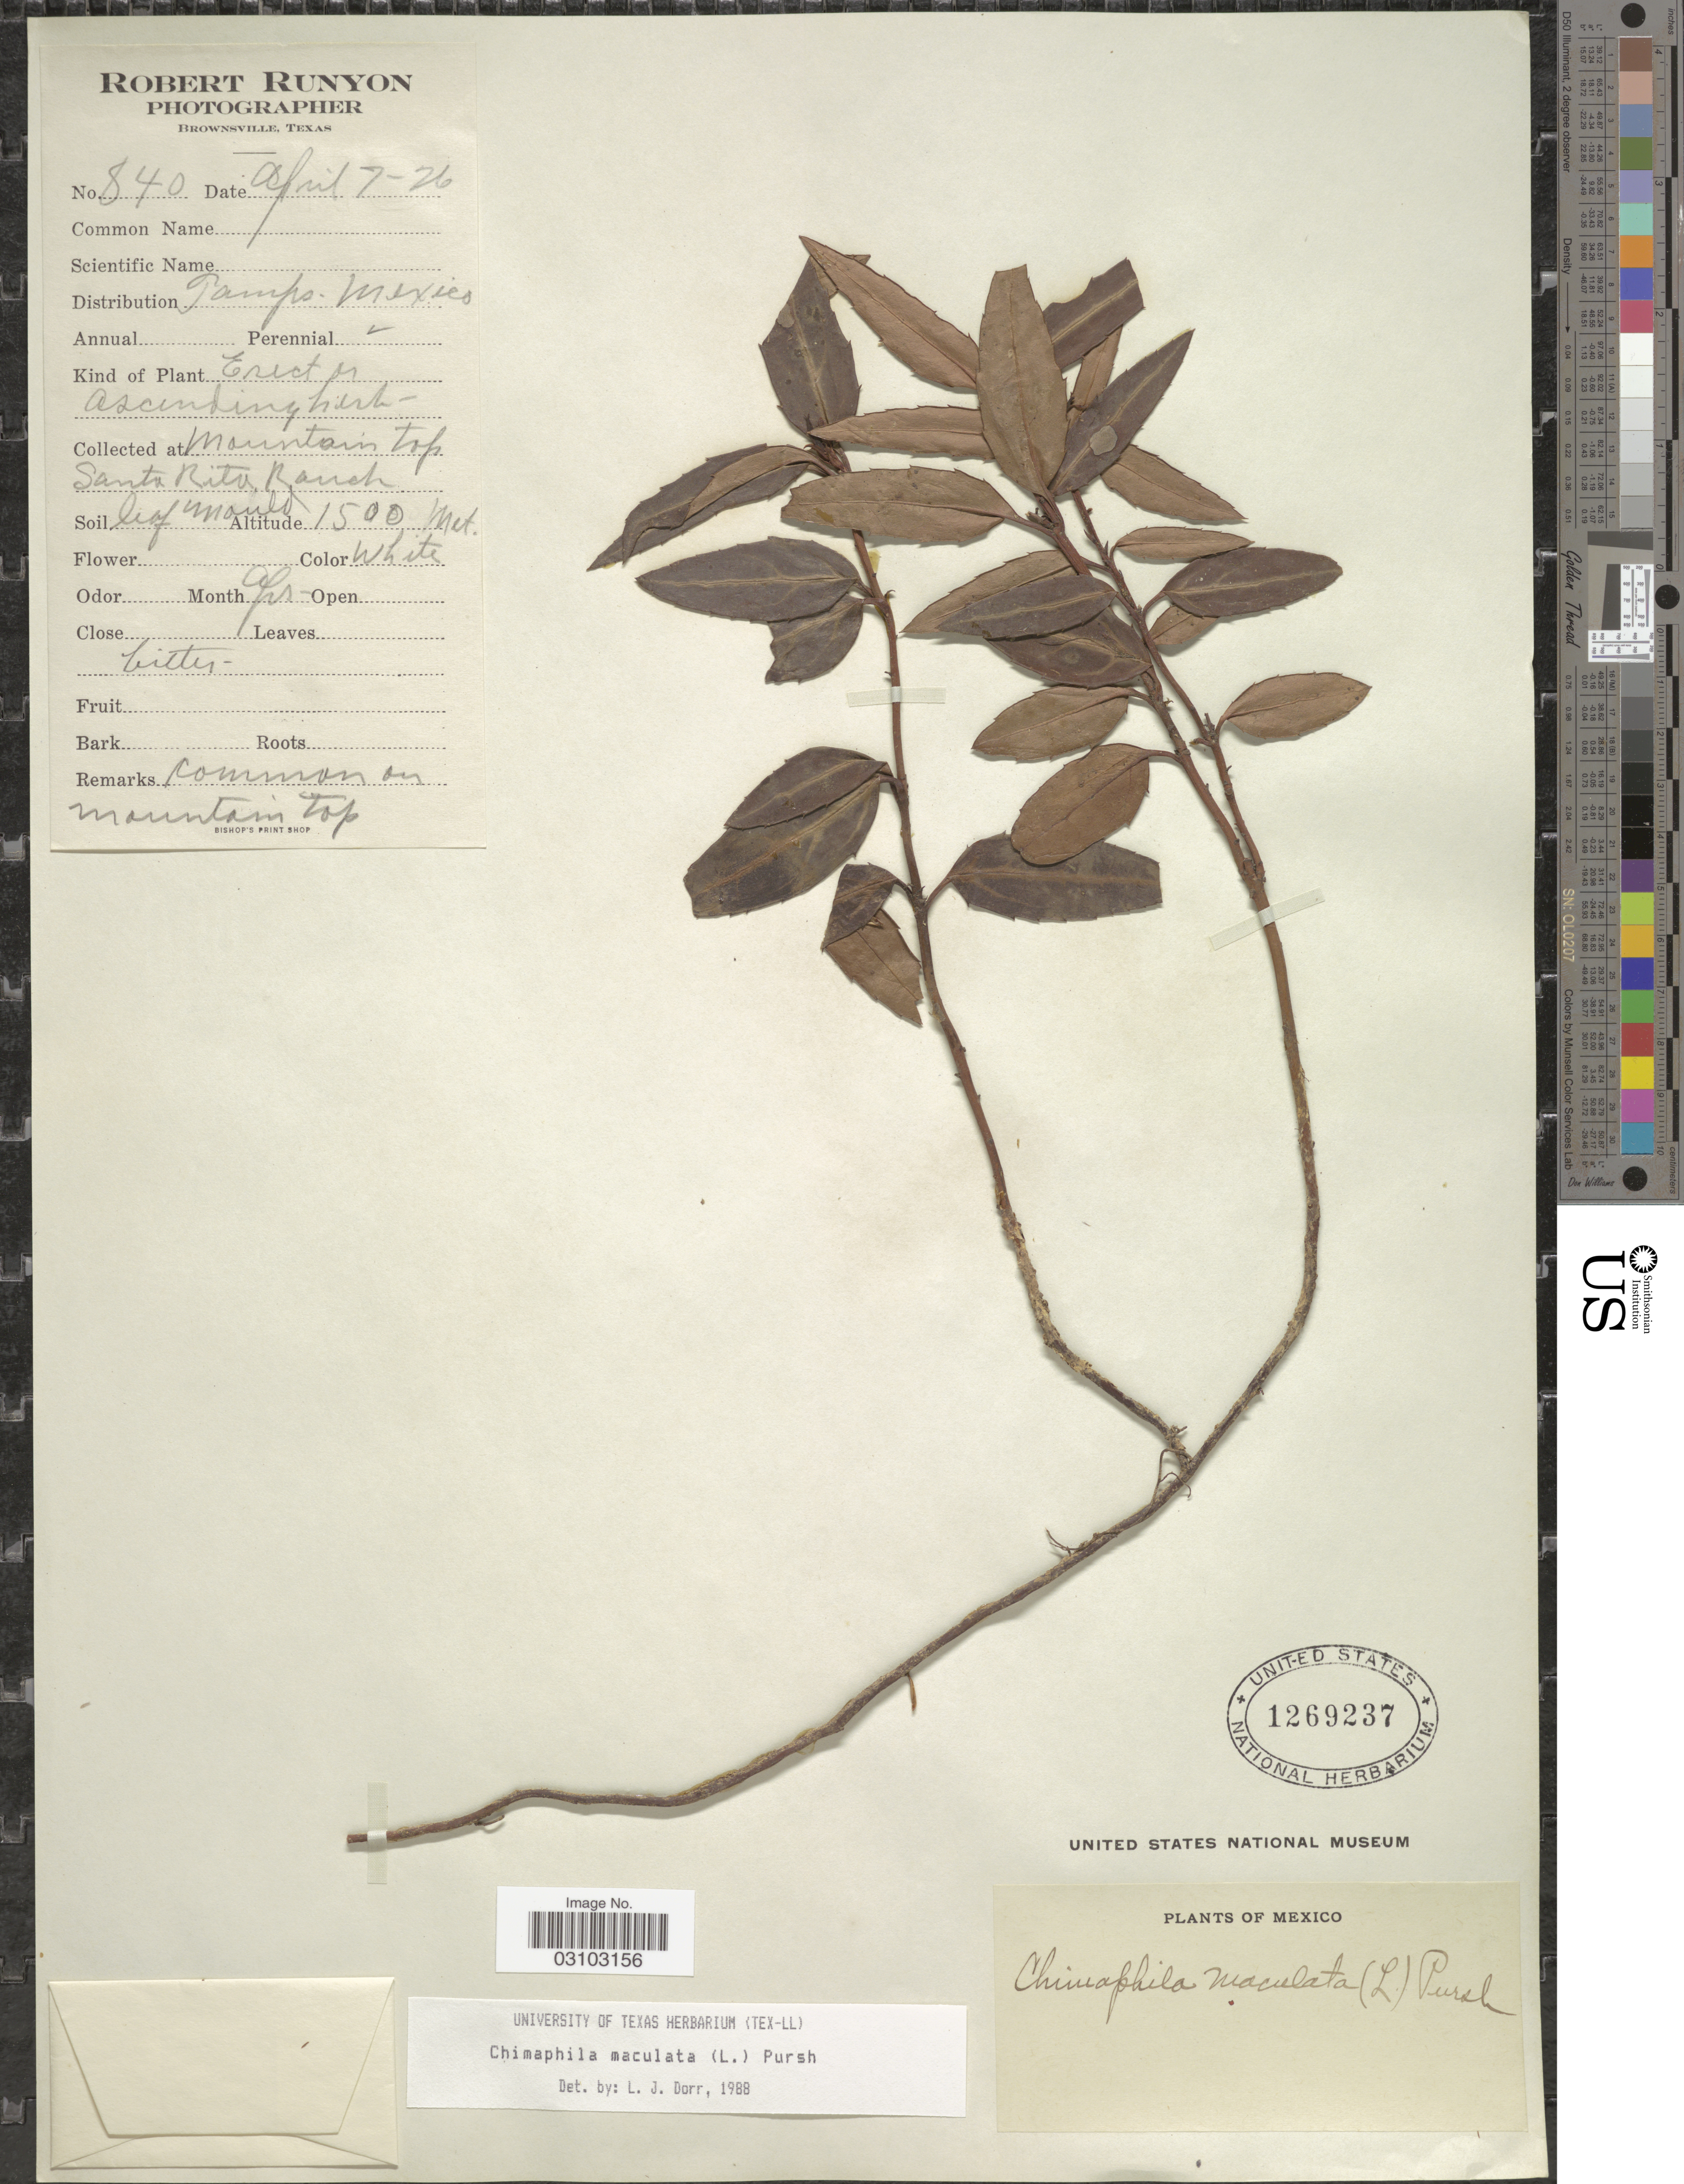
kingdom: Plantae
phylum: Tracheophyta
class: Magnoliopsida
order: Ericales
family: Ericaceae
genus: Chimaphila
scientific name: Chimaphila maculata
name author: (L.) Pursh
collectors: R. Runyon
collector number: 840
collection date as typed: Transcribed d/m/y: 7/4/26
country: Mexico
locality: Mountain top Santa Rita Ranch.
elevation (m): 1500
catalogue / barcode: US 1269237